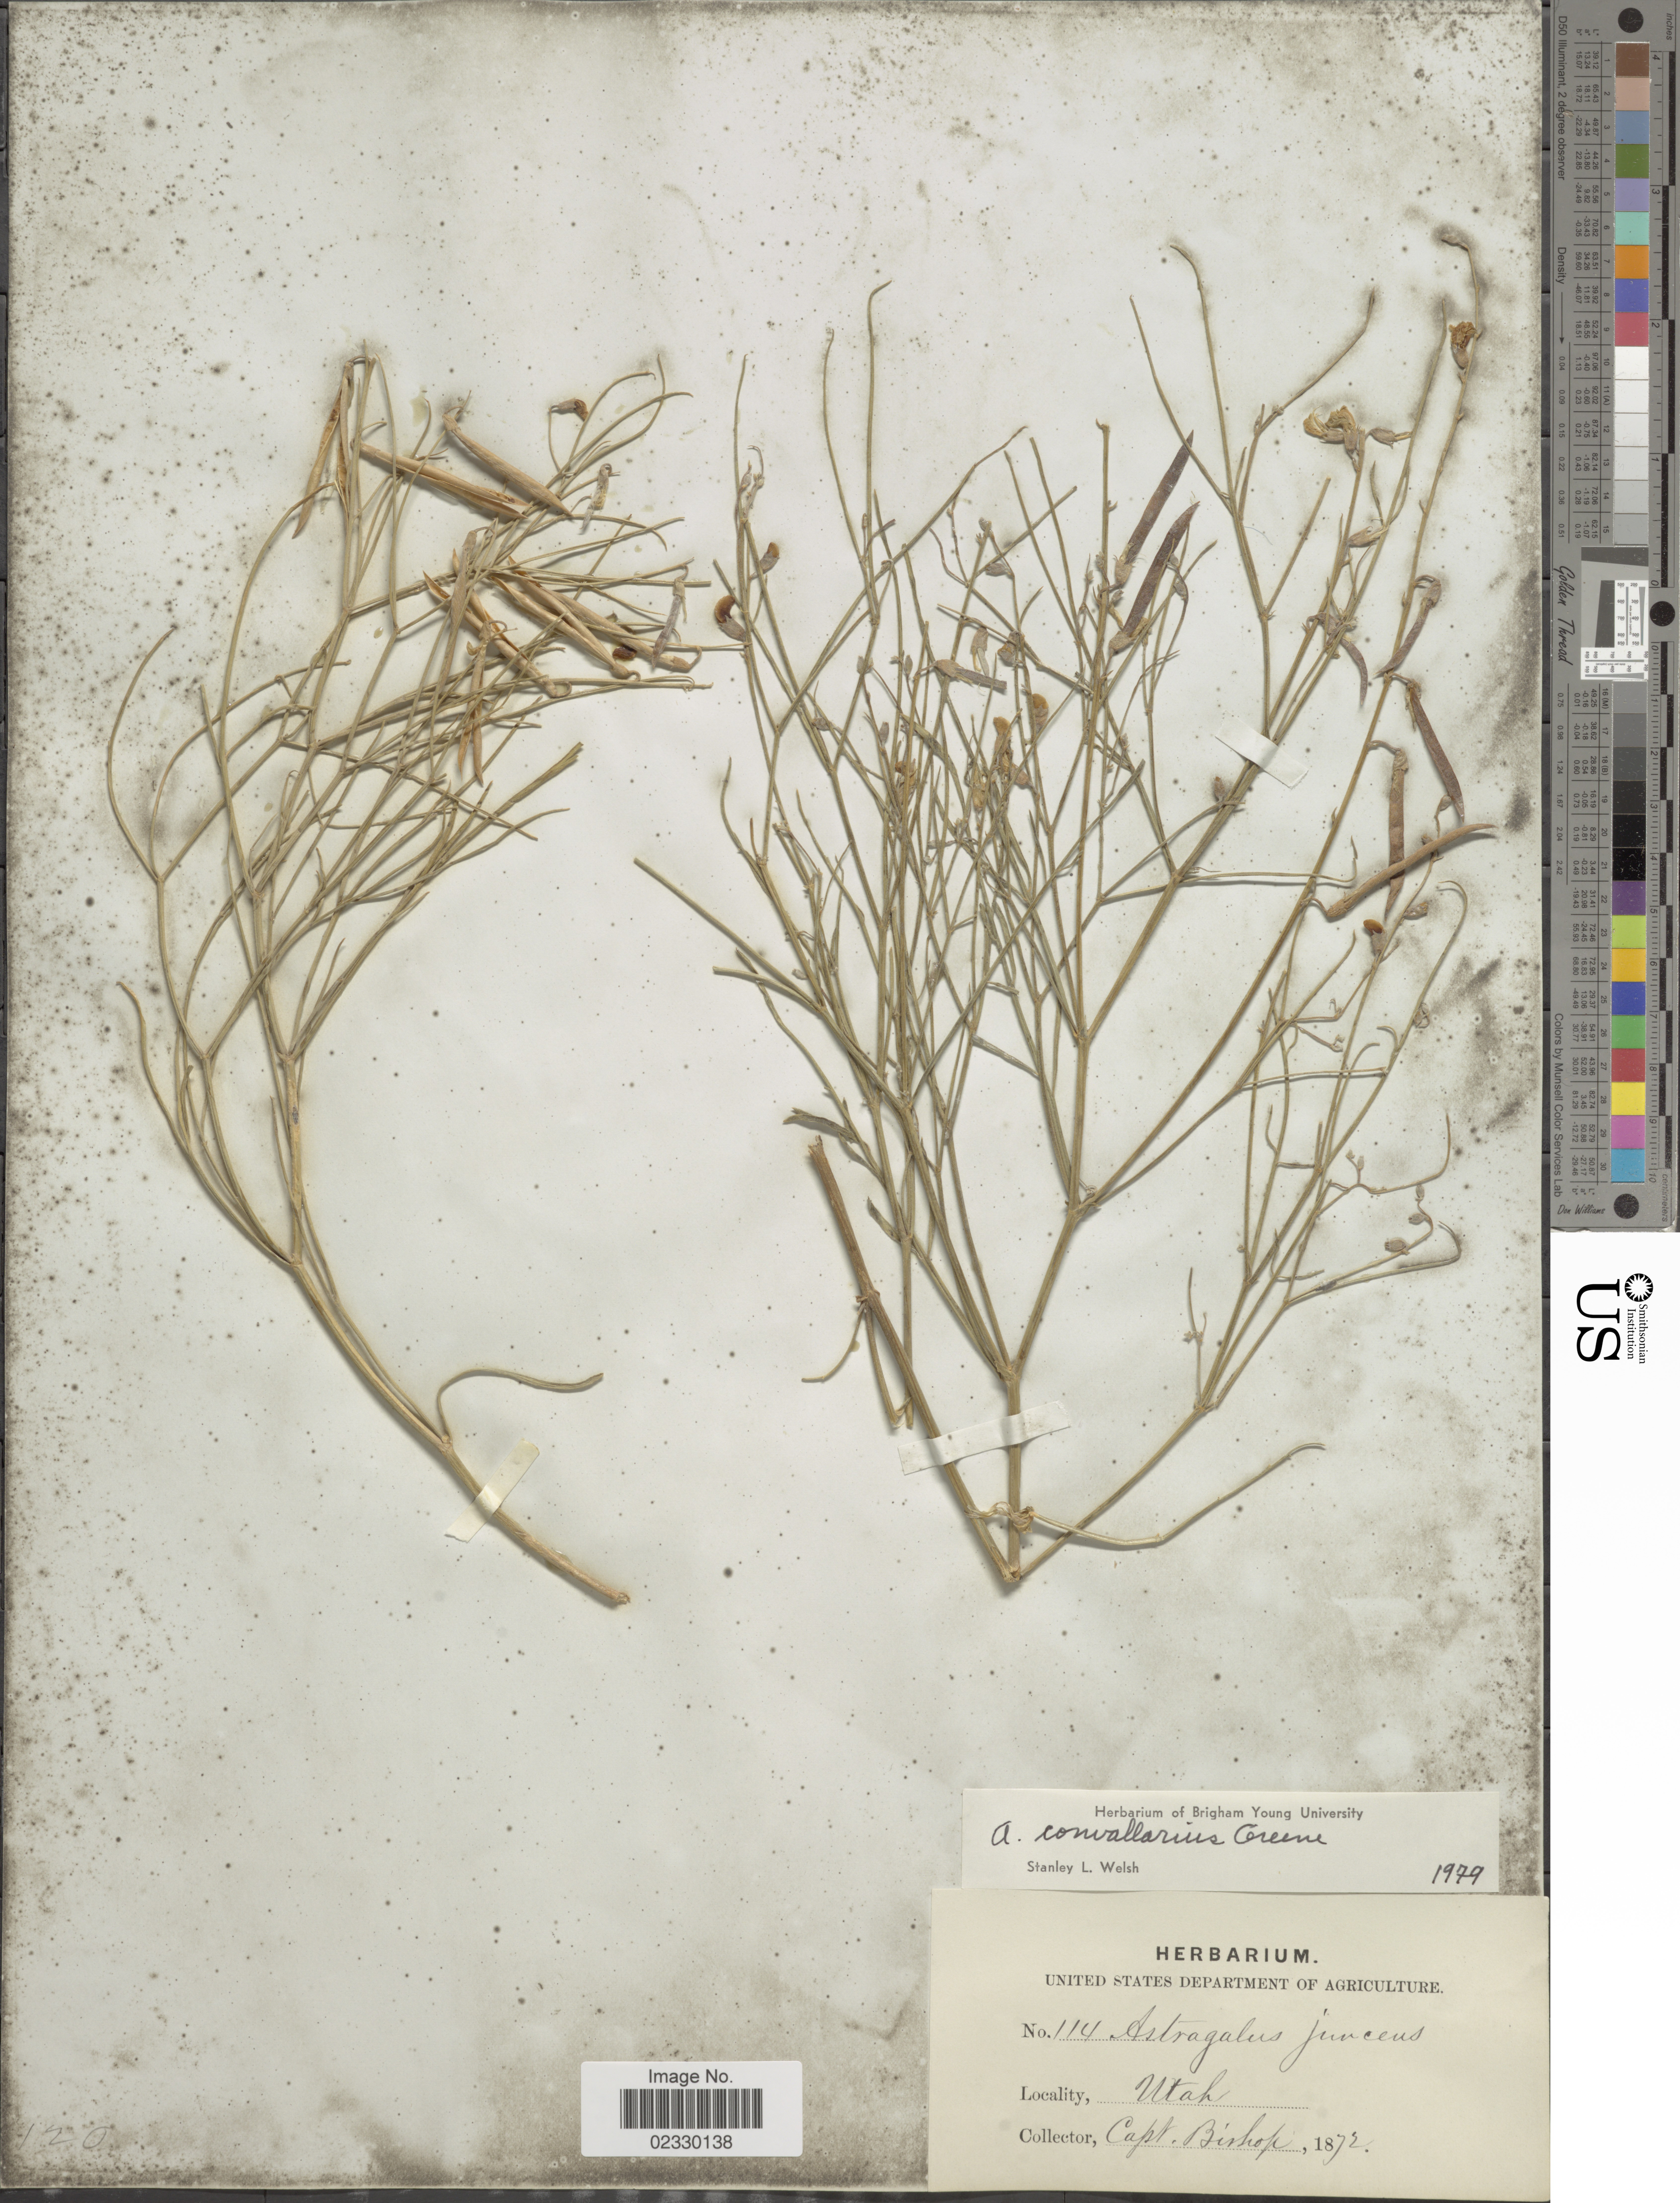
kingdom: Plantae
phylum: Tracheophyta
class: Magnoliopsida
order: Fabales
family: Fabaceae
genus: Astragalus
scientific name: Astragalus convallarius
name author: Greene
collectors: F. M. Bishop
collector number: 114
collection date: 1872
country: United States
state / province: Utah